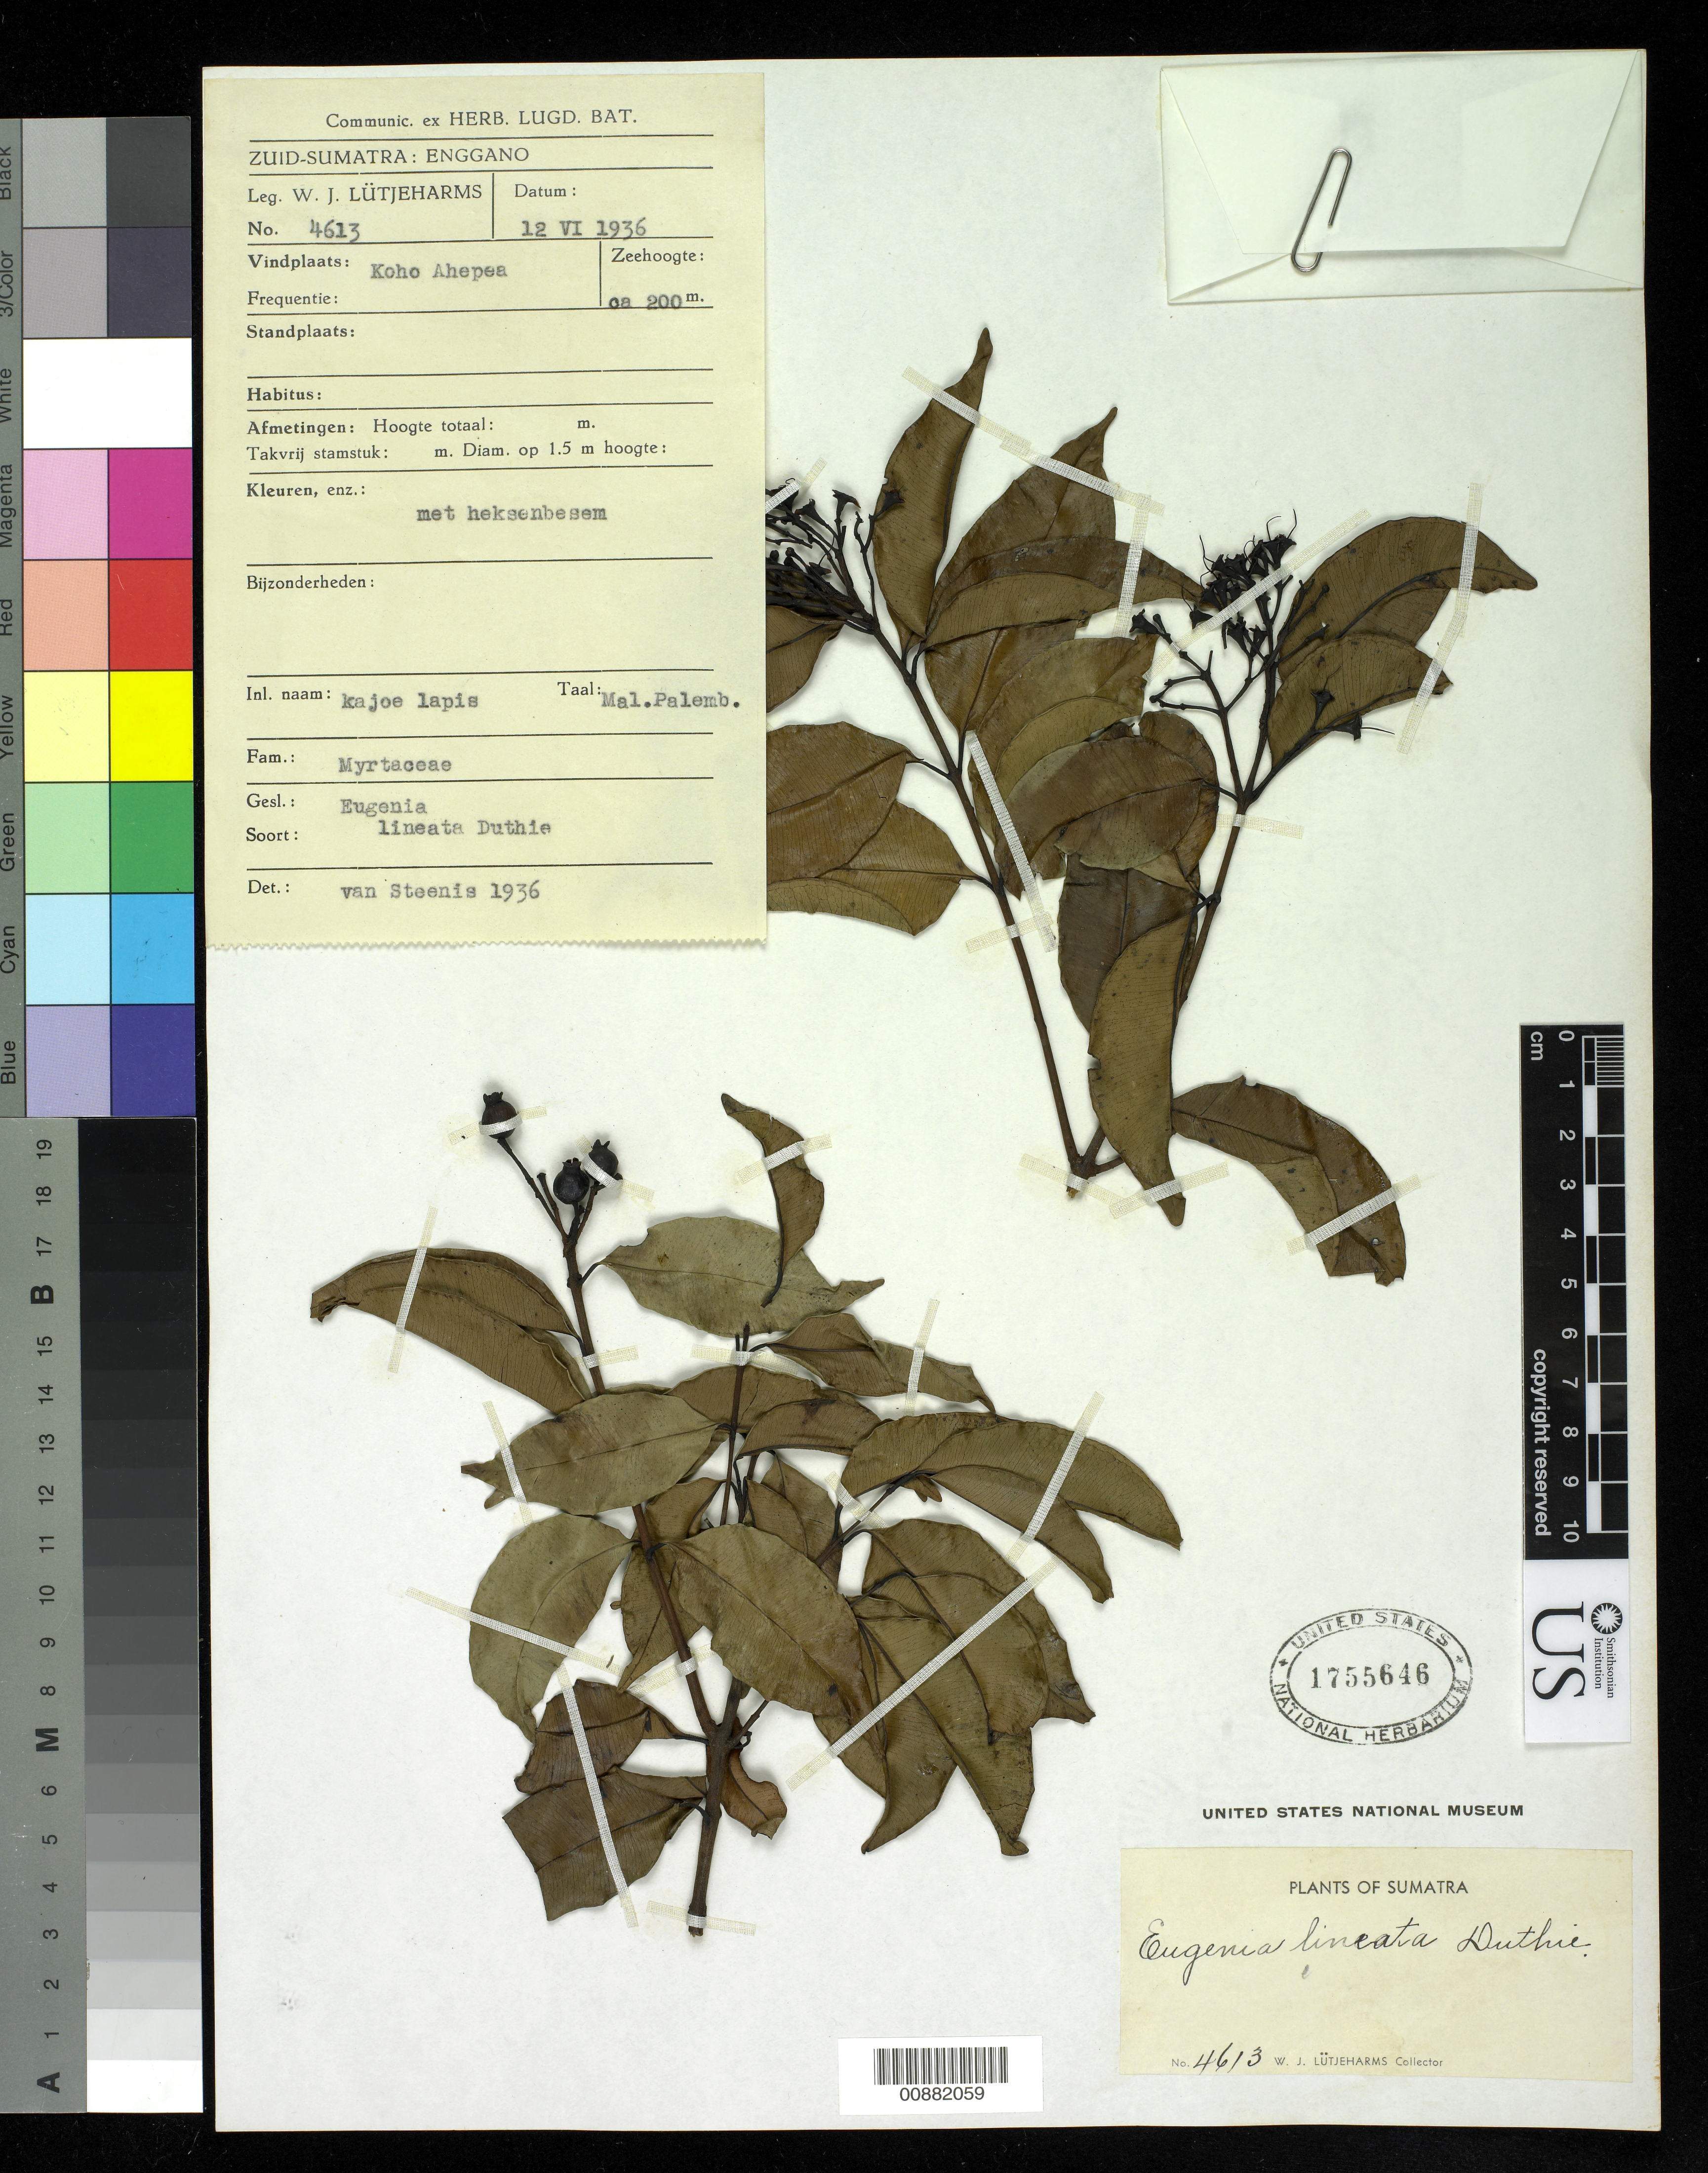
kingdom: Plantae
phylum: Tracheophyta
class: Magnoliopsida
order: Myrtales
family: Myrtaceae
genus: Syzygium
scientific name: Syzygium cerasiforme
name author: (Blume) Merr. & L.M. Perry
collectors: W. Lütjeharms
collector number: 4613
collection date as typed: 12 Jun 1936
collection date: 1936-06-12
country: Indonesia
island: Sumatra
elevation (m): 200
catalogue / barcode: US 1755646